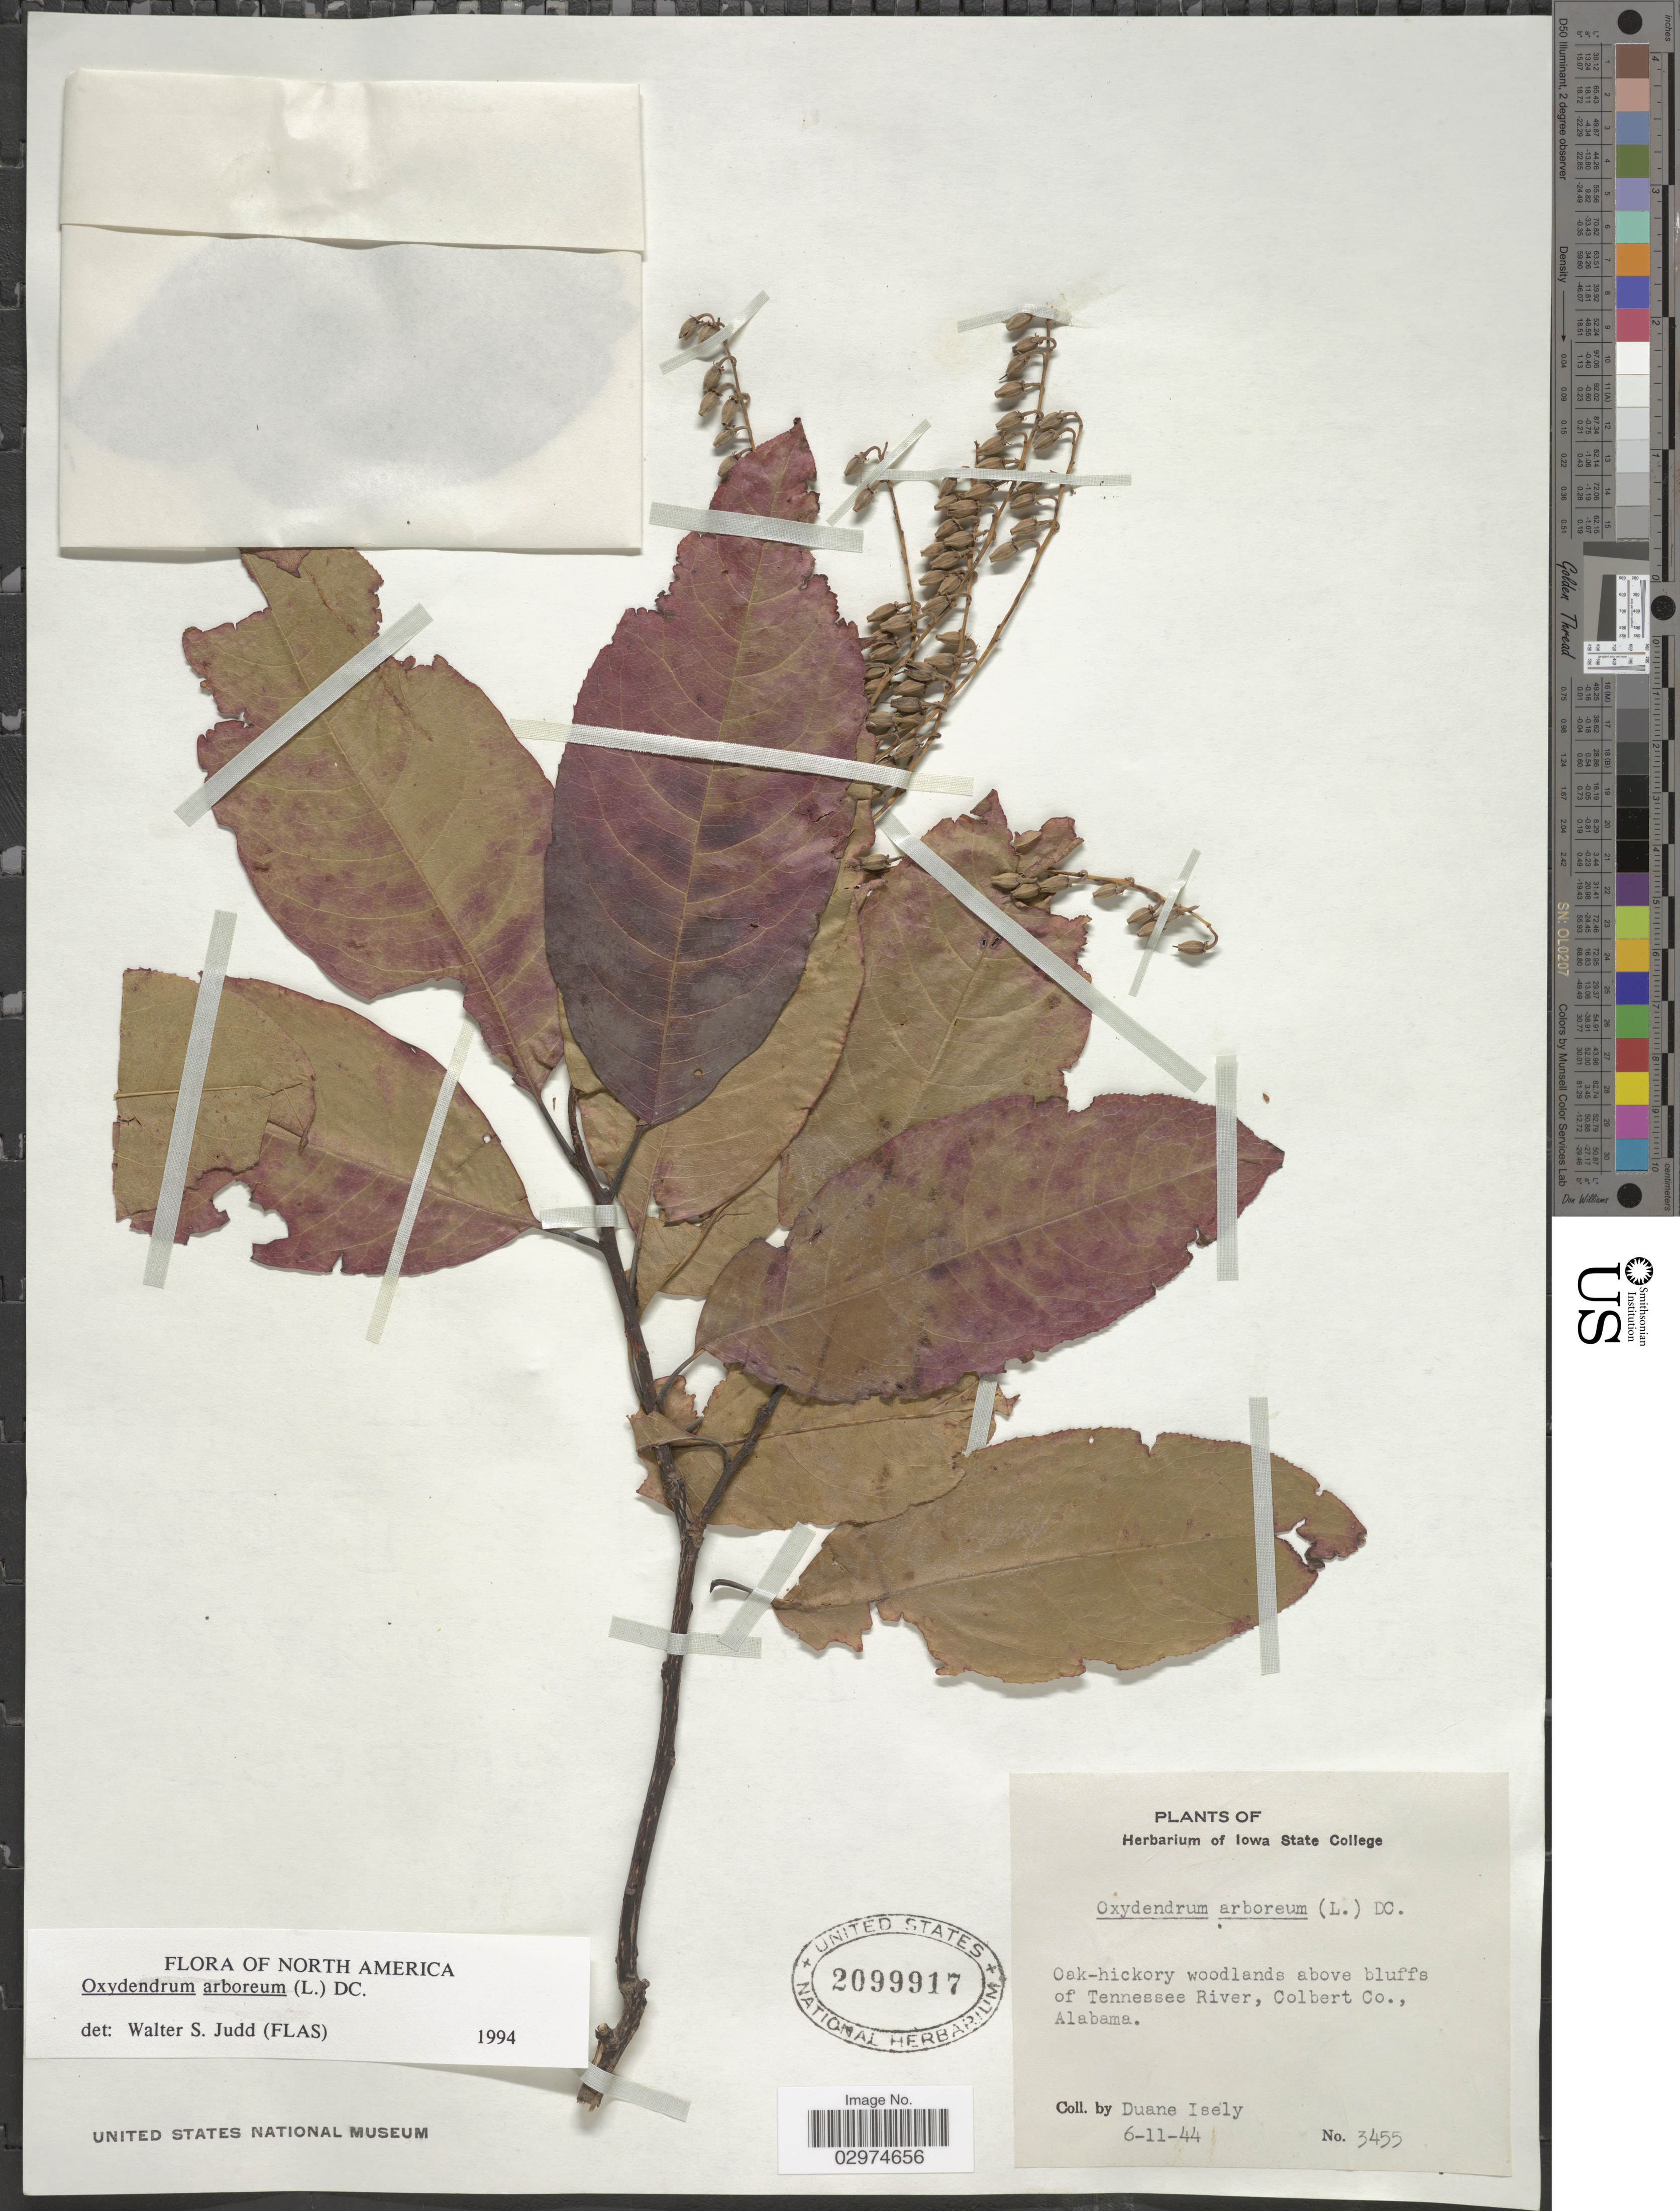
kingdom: Plantae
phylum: Tracheophyta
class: Magnoliopsida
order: Ericales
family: Ericaceae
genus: Oxydendrum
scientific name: Oxydendrum arboreum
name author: (L.) DC.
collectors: D. Isely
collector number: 3455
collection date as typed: Transcribed d/m/y: 11/6/44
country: United States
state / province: Alabama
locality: Oak-hickory woodlands above bluffs of Tennessee River, Colbert Co.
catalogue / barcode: US 2099917